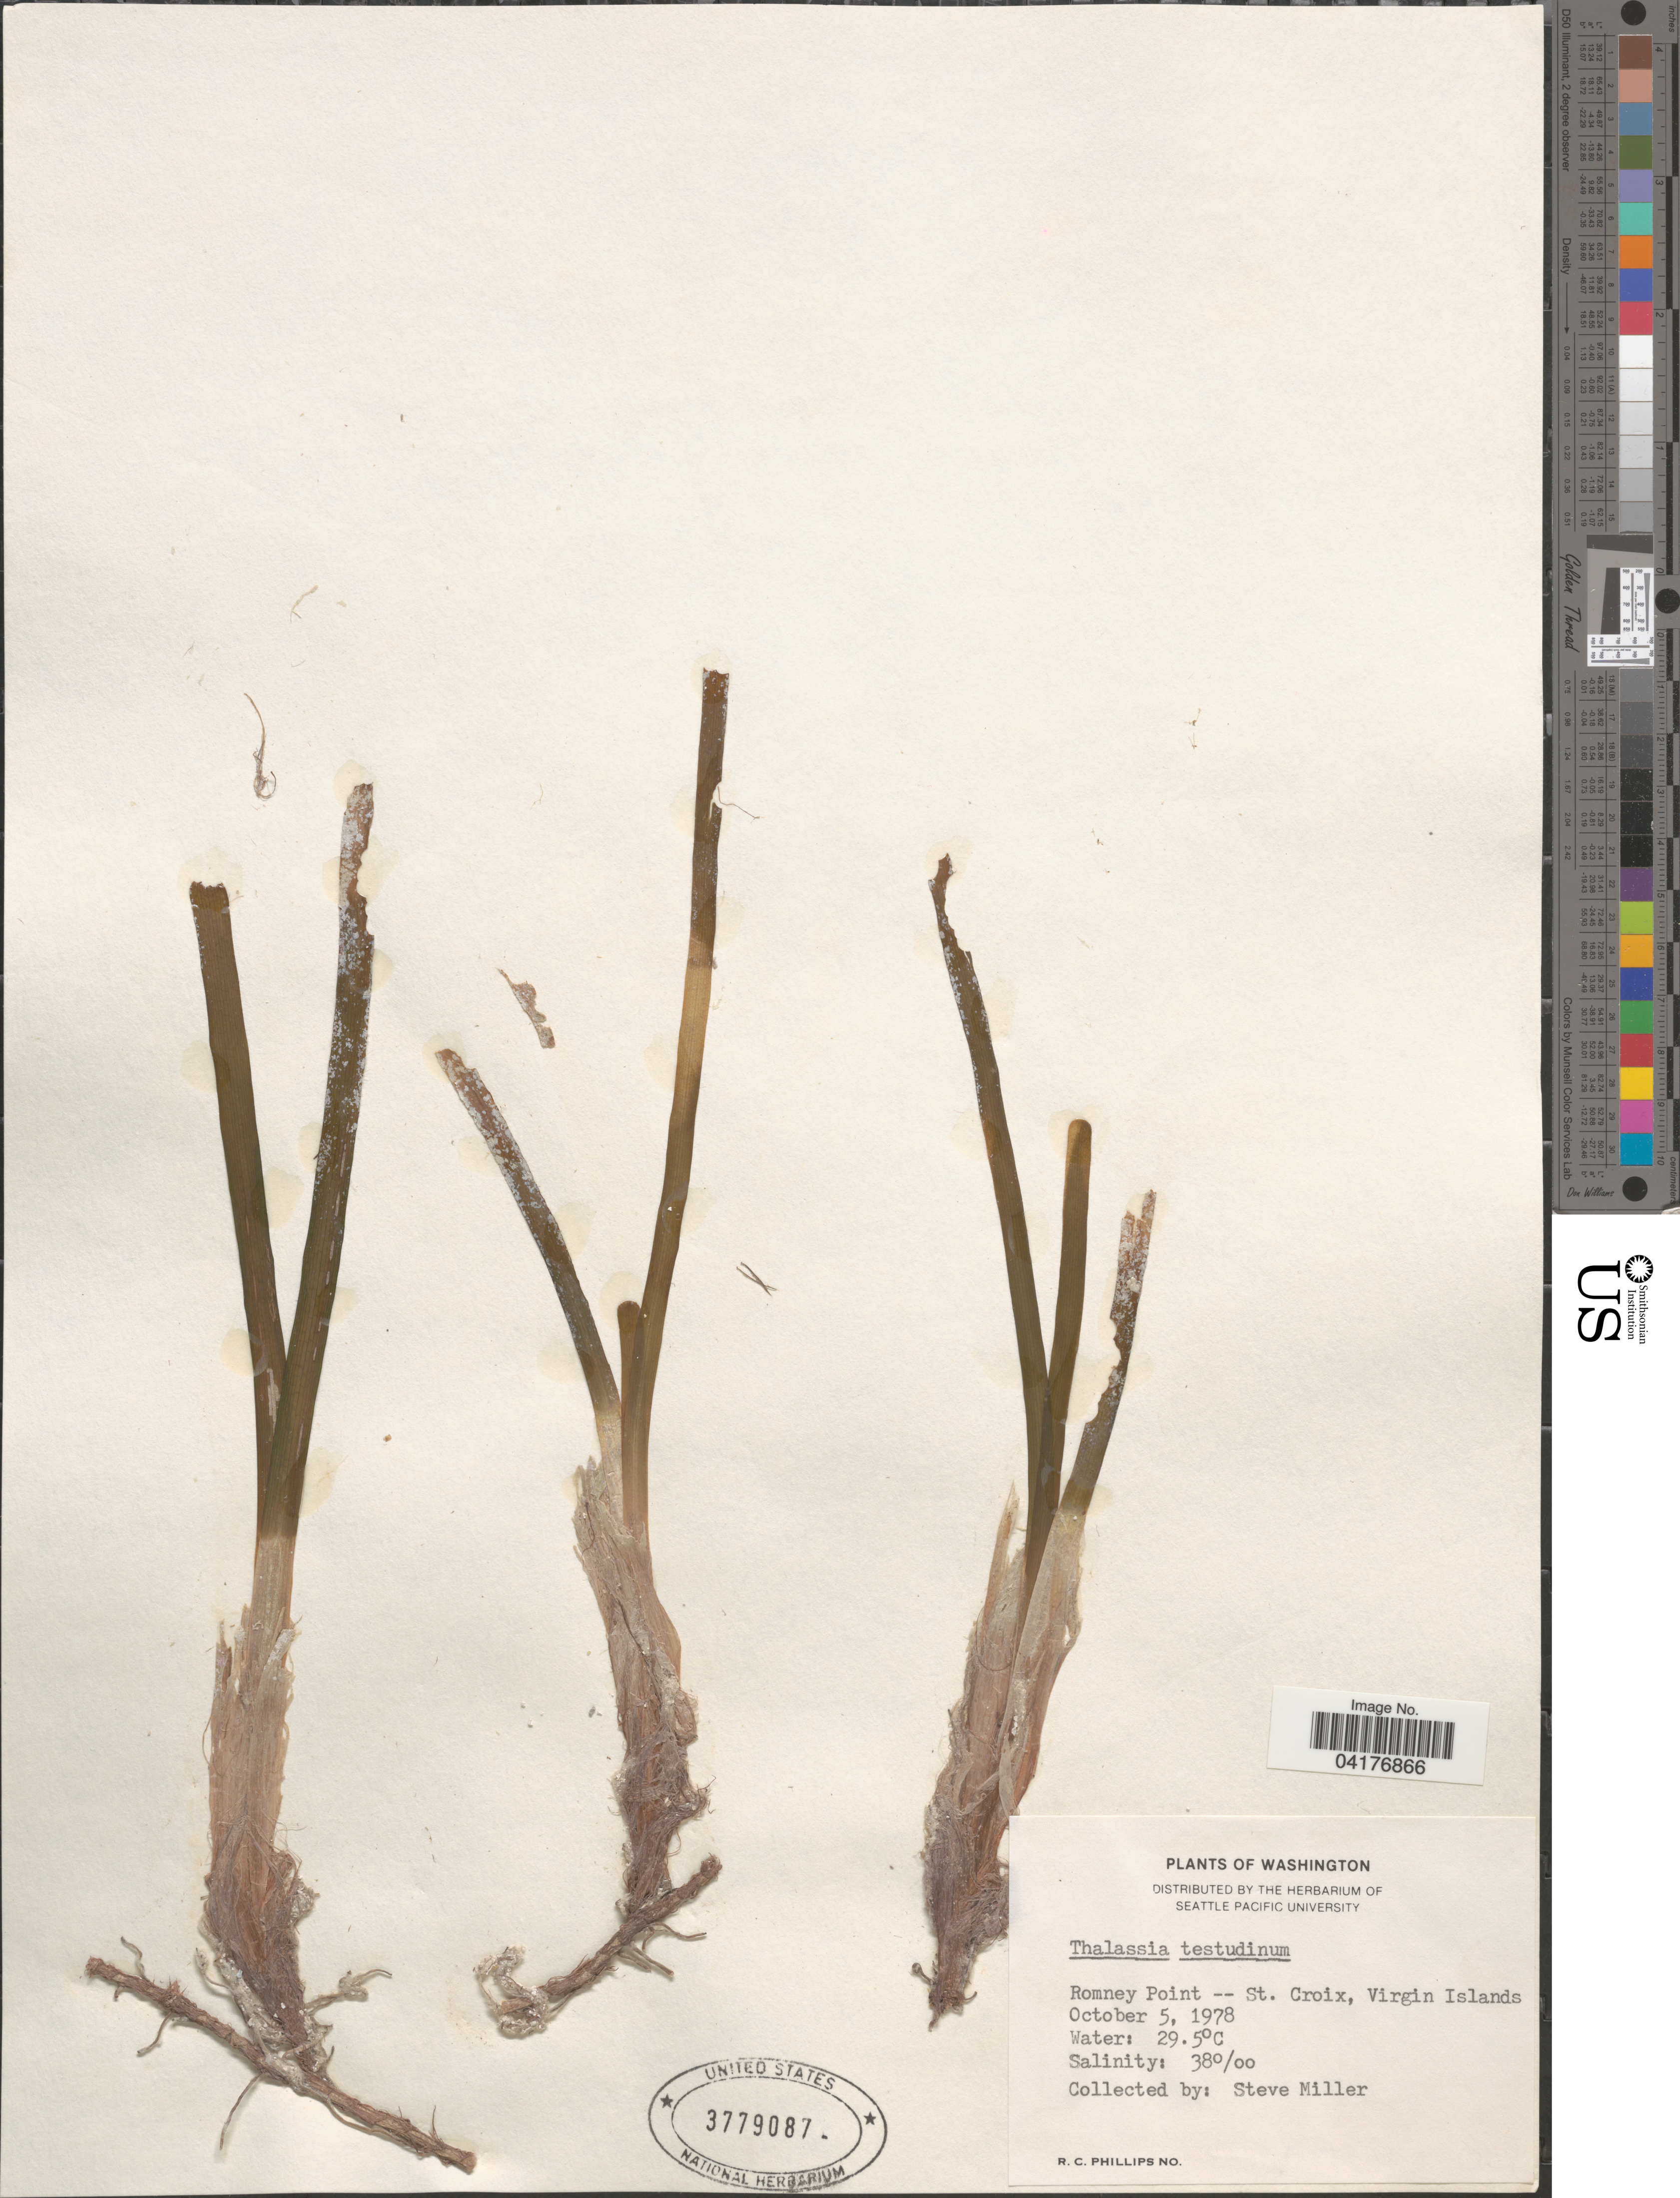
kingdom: Plantae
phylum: Tracheophyta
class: Liliopsida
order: Alismatales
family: Hydrocharitaceae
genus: Thalassia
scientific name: Thalassia testudinum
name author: Banks & Sol. ex K.D. Koenig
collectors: S. Miller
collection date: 1978-10-05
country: U.S. Virgin Islands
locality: Romney Point -- St. Croix, Virgin Islands.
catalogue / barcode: US 3779087